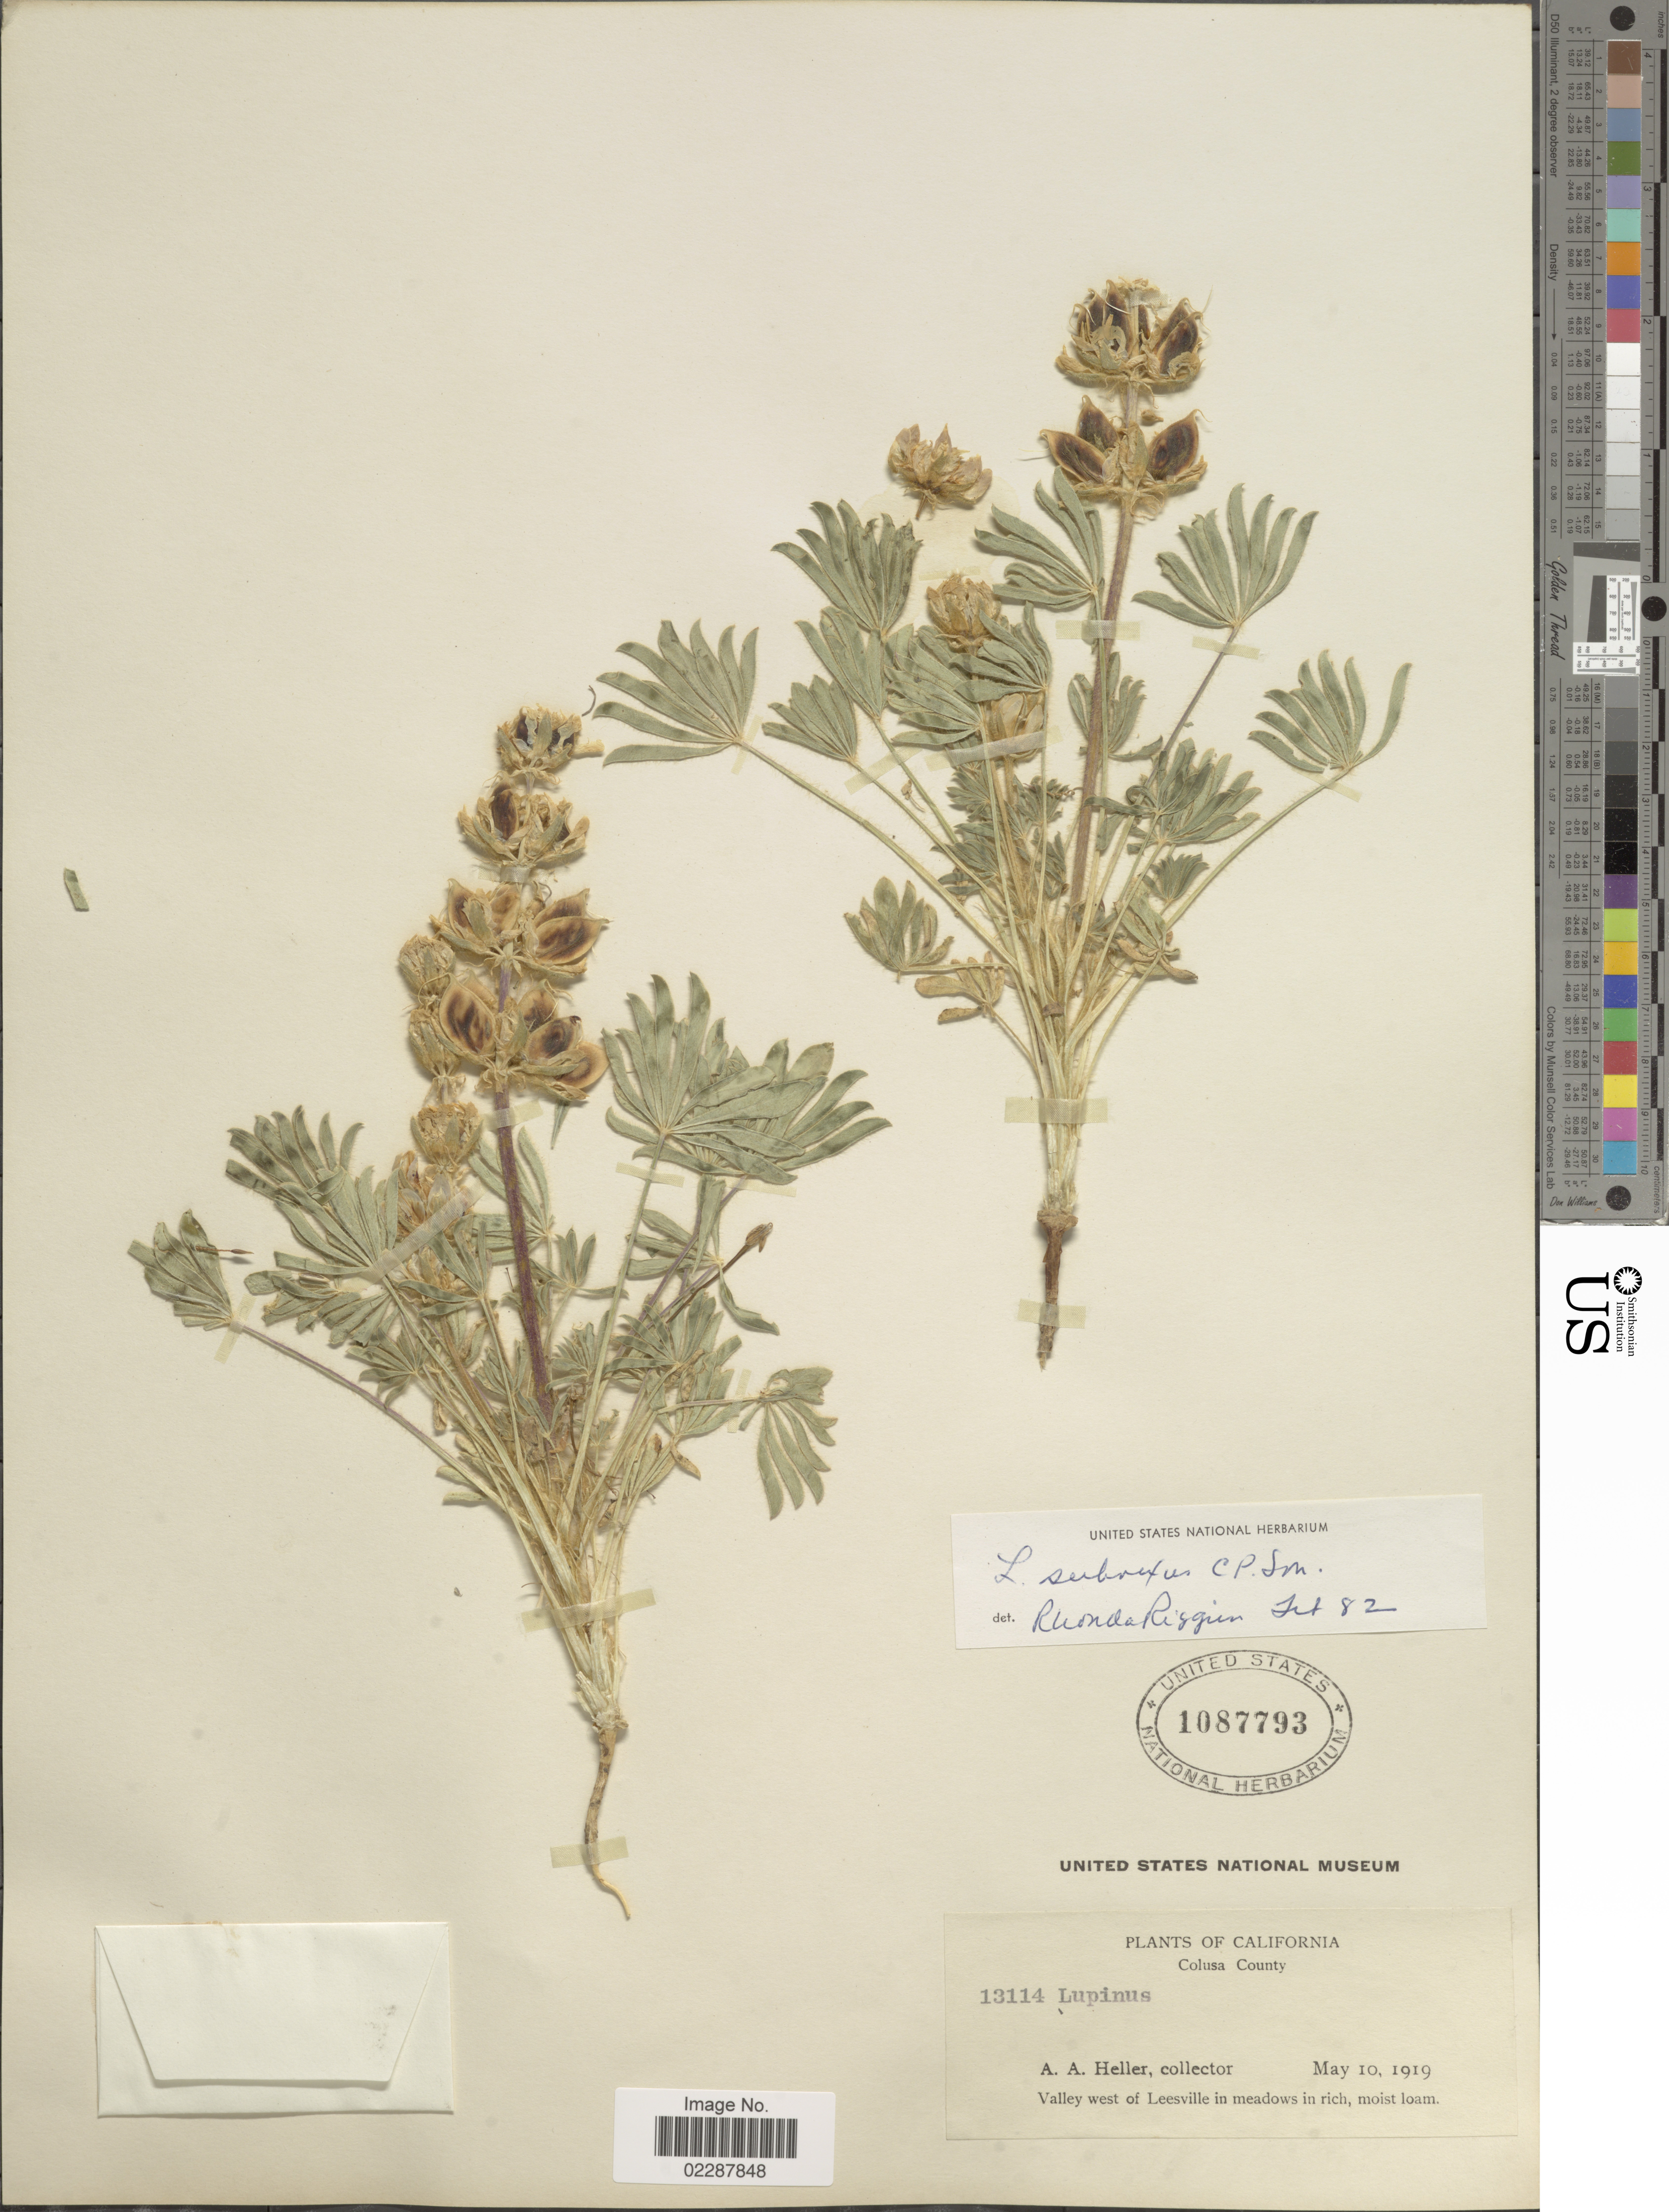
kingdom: Plantae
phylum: Tracheophyta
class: Magnoliopsida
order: Fabales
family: Fabaceae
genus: Lupinus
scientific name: Lupinus subvexus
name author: C.P. Sm.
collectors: A. A. Heller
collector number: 13114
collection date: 1919-05-10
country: United States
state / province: California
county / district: Colusa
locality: Colusa County, Valley west of Leesville in meadows in rich, moist loam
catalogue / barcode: US 1087793